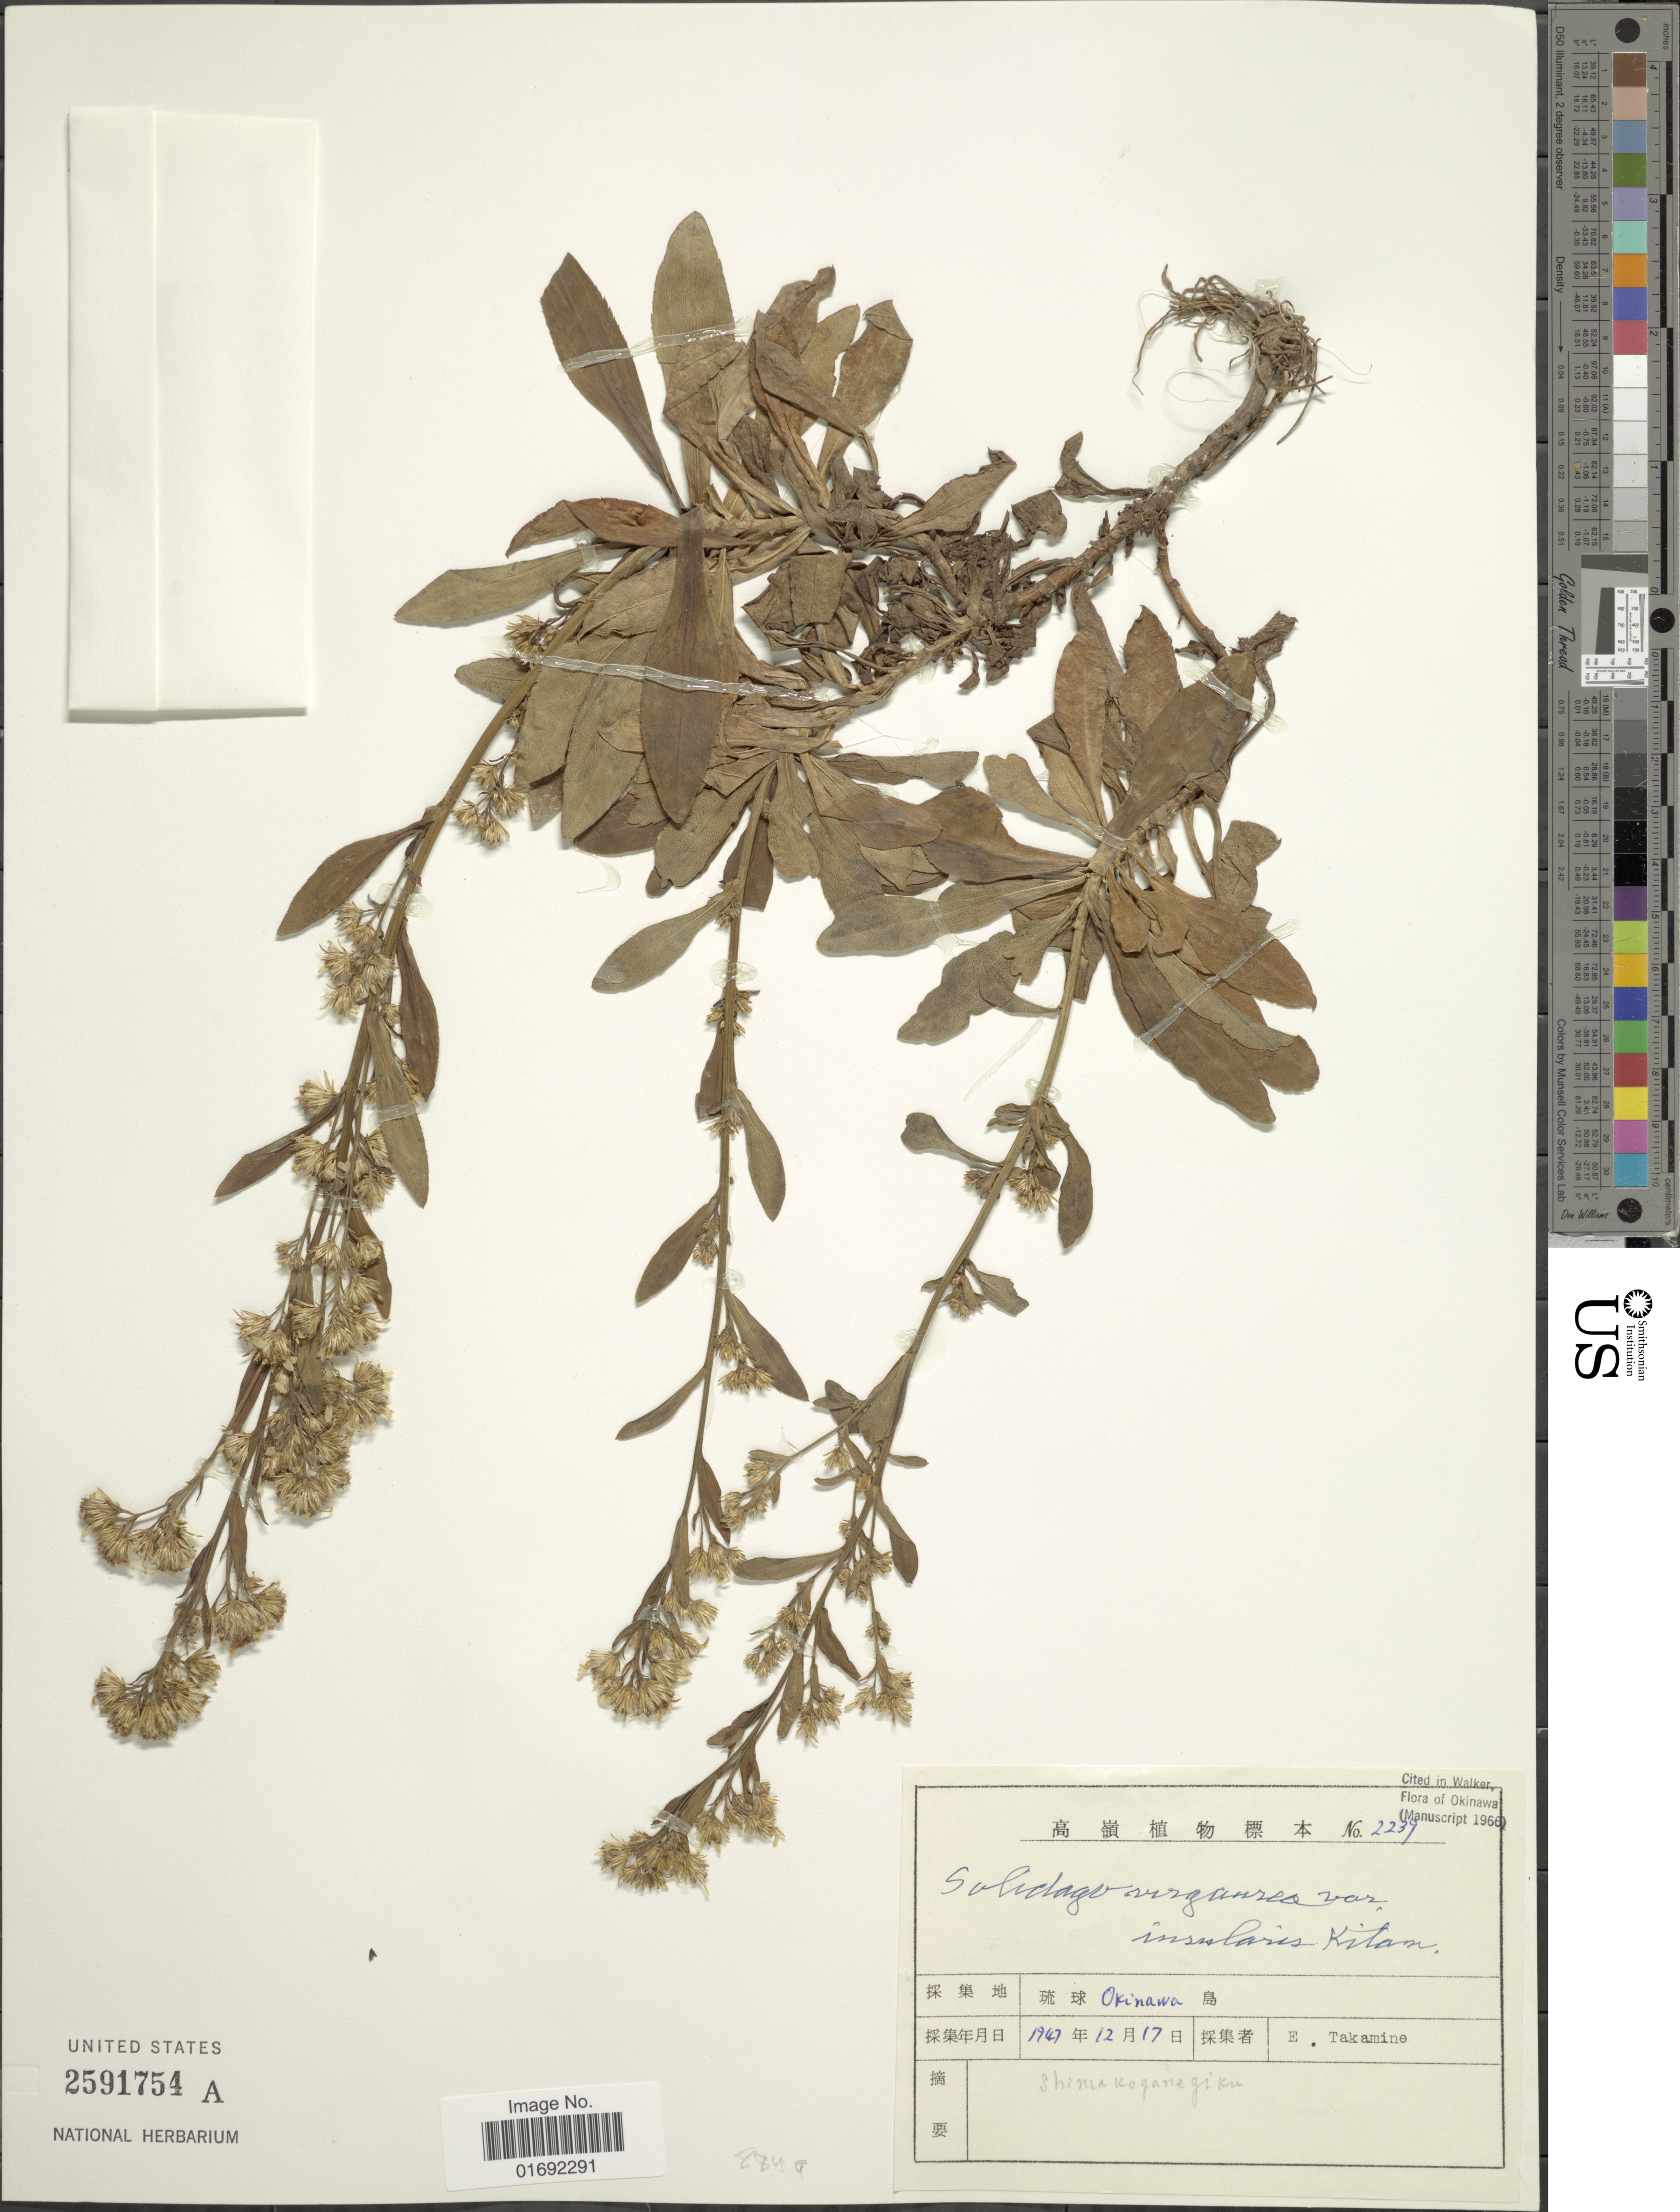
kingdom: Plantae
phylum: Tracheophyta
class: Magnoliopsida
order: Asterales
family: Asteraceae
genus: Solidago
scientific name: Solidago virgaurea var. asiatica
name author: Nakai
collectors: E. Takamine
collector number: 2239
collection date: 1947-12-17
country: Japan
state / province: Okinawa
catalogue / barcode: US 2591754A